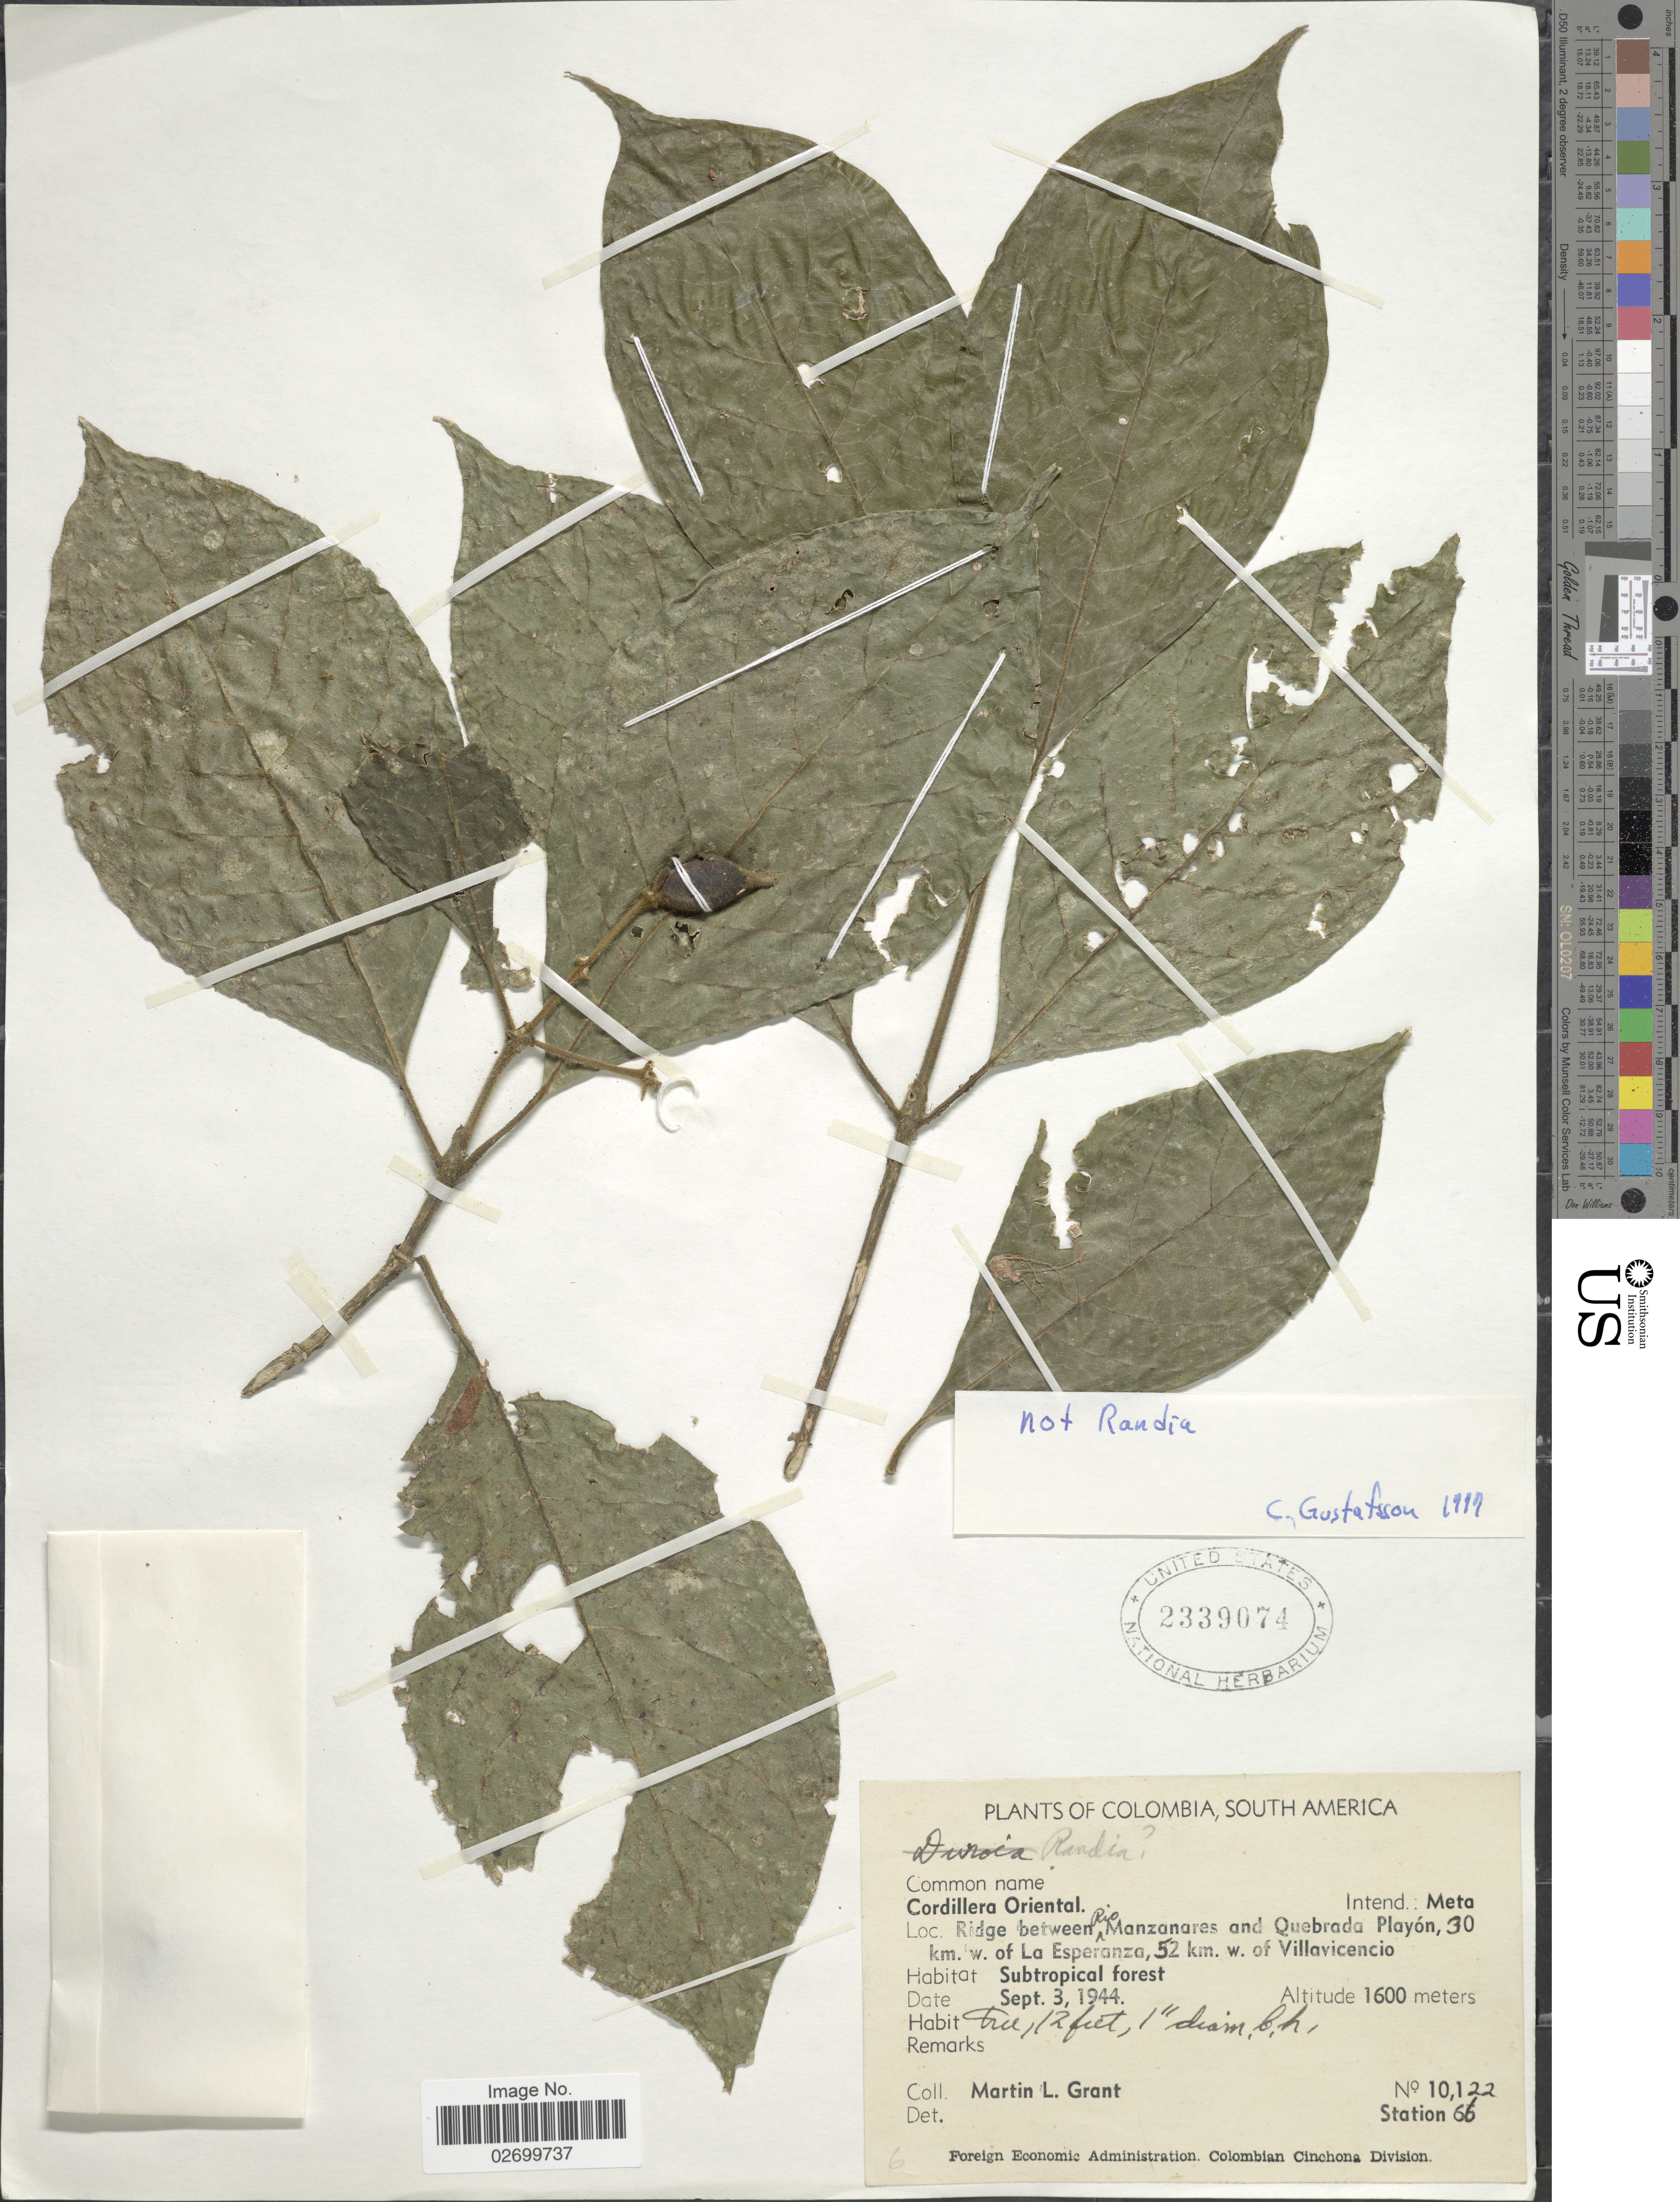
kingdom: Plantae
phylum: Tracheophyta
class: Magnoliopsida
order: Gentianales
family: Rubiaceae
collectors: M. L. Grant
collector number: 10122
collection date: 1944-09-03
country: Colombia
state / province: Meta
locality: Cordillera Oriental. Intend.: Meta. Ridge between Rio Manzanares and Quebrada Playon, 30 km. w. of La Esperanza, 52 km. w. of Villavicencio. Station 66.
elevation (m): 1600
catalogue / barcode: US 2339074